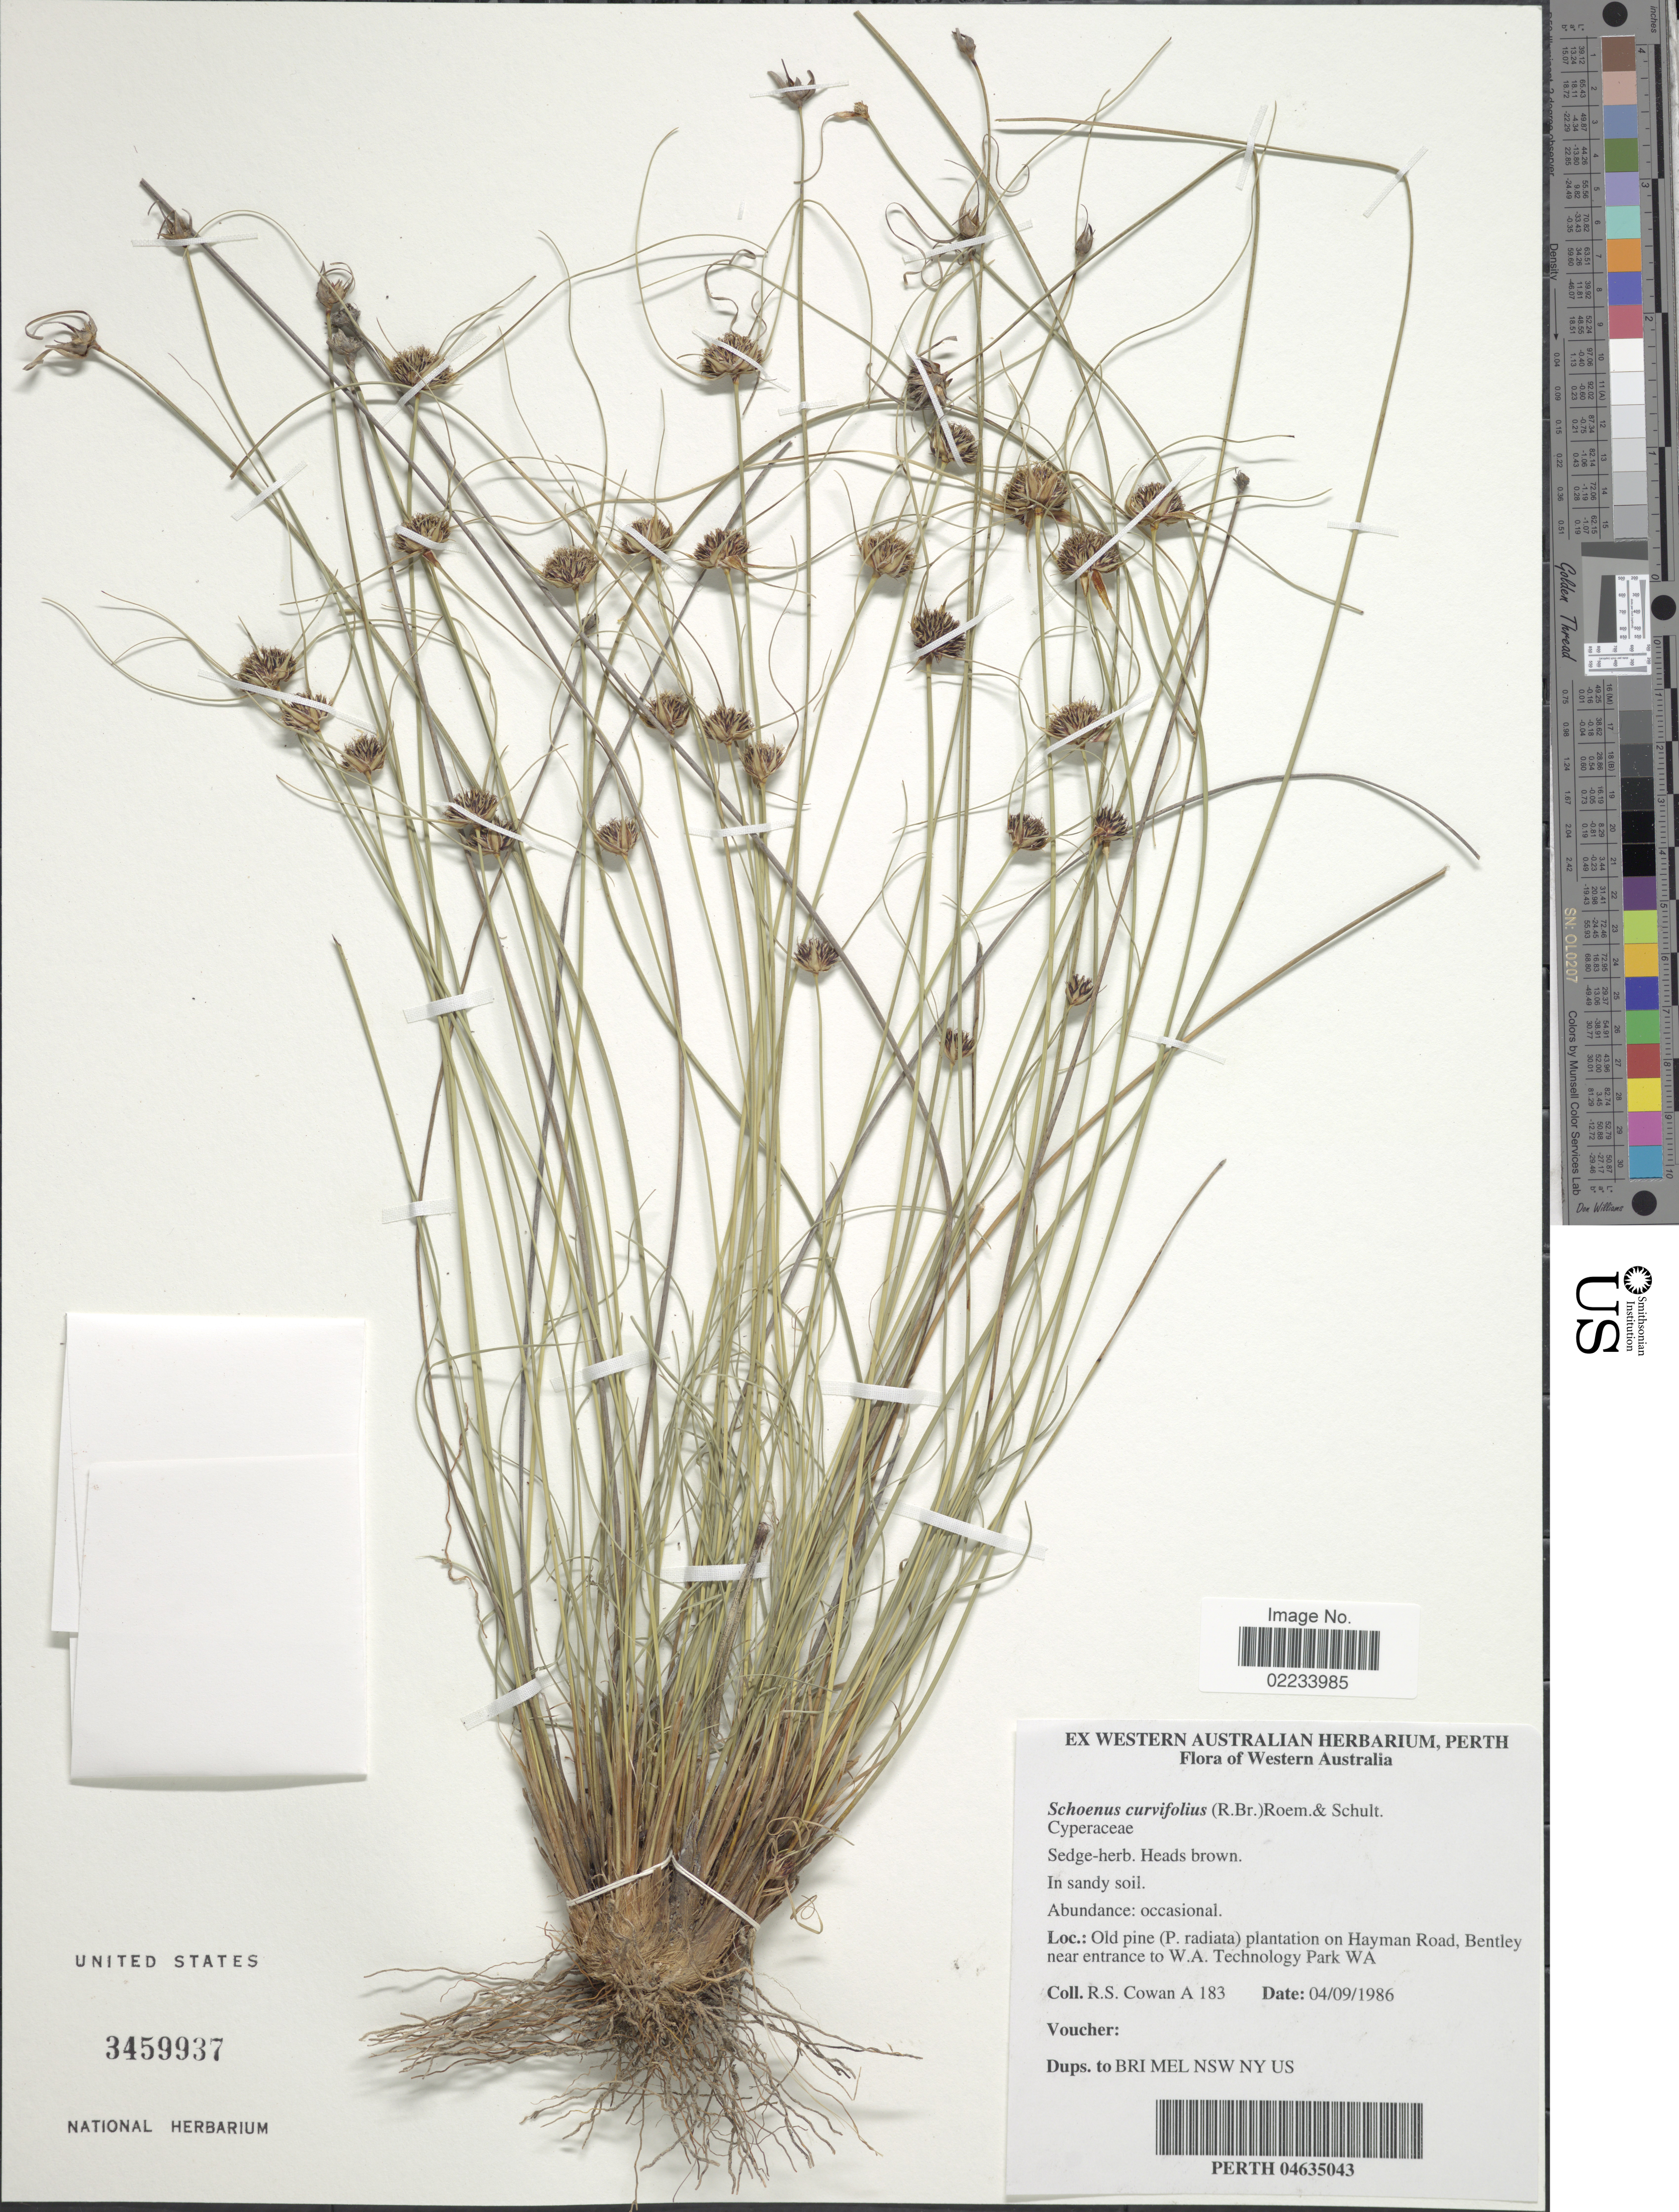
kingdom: Plantae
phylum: Tracheophyta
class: Liliopsida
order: Poales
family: Cyperaceae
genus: Chaetospora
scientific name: Chaetospora curvifolia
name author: R. Br.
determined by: Strong, Mark T., (BOT), Smithsonian Institution - National Museum of Natural History (UNITED STATES)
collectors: R. S. Cowan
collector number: A 183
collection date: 1986-09-04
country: Australia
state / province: Western Australia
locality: Old Pine (P.radiata) plantation on Hayman Road, Bentley near entrance to W.A. Technology Park WA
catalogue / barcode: US 3459937